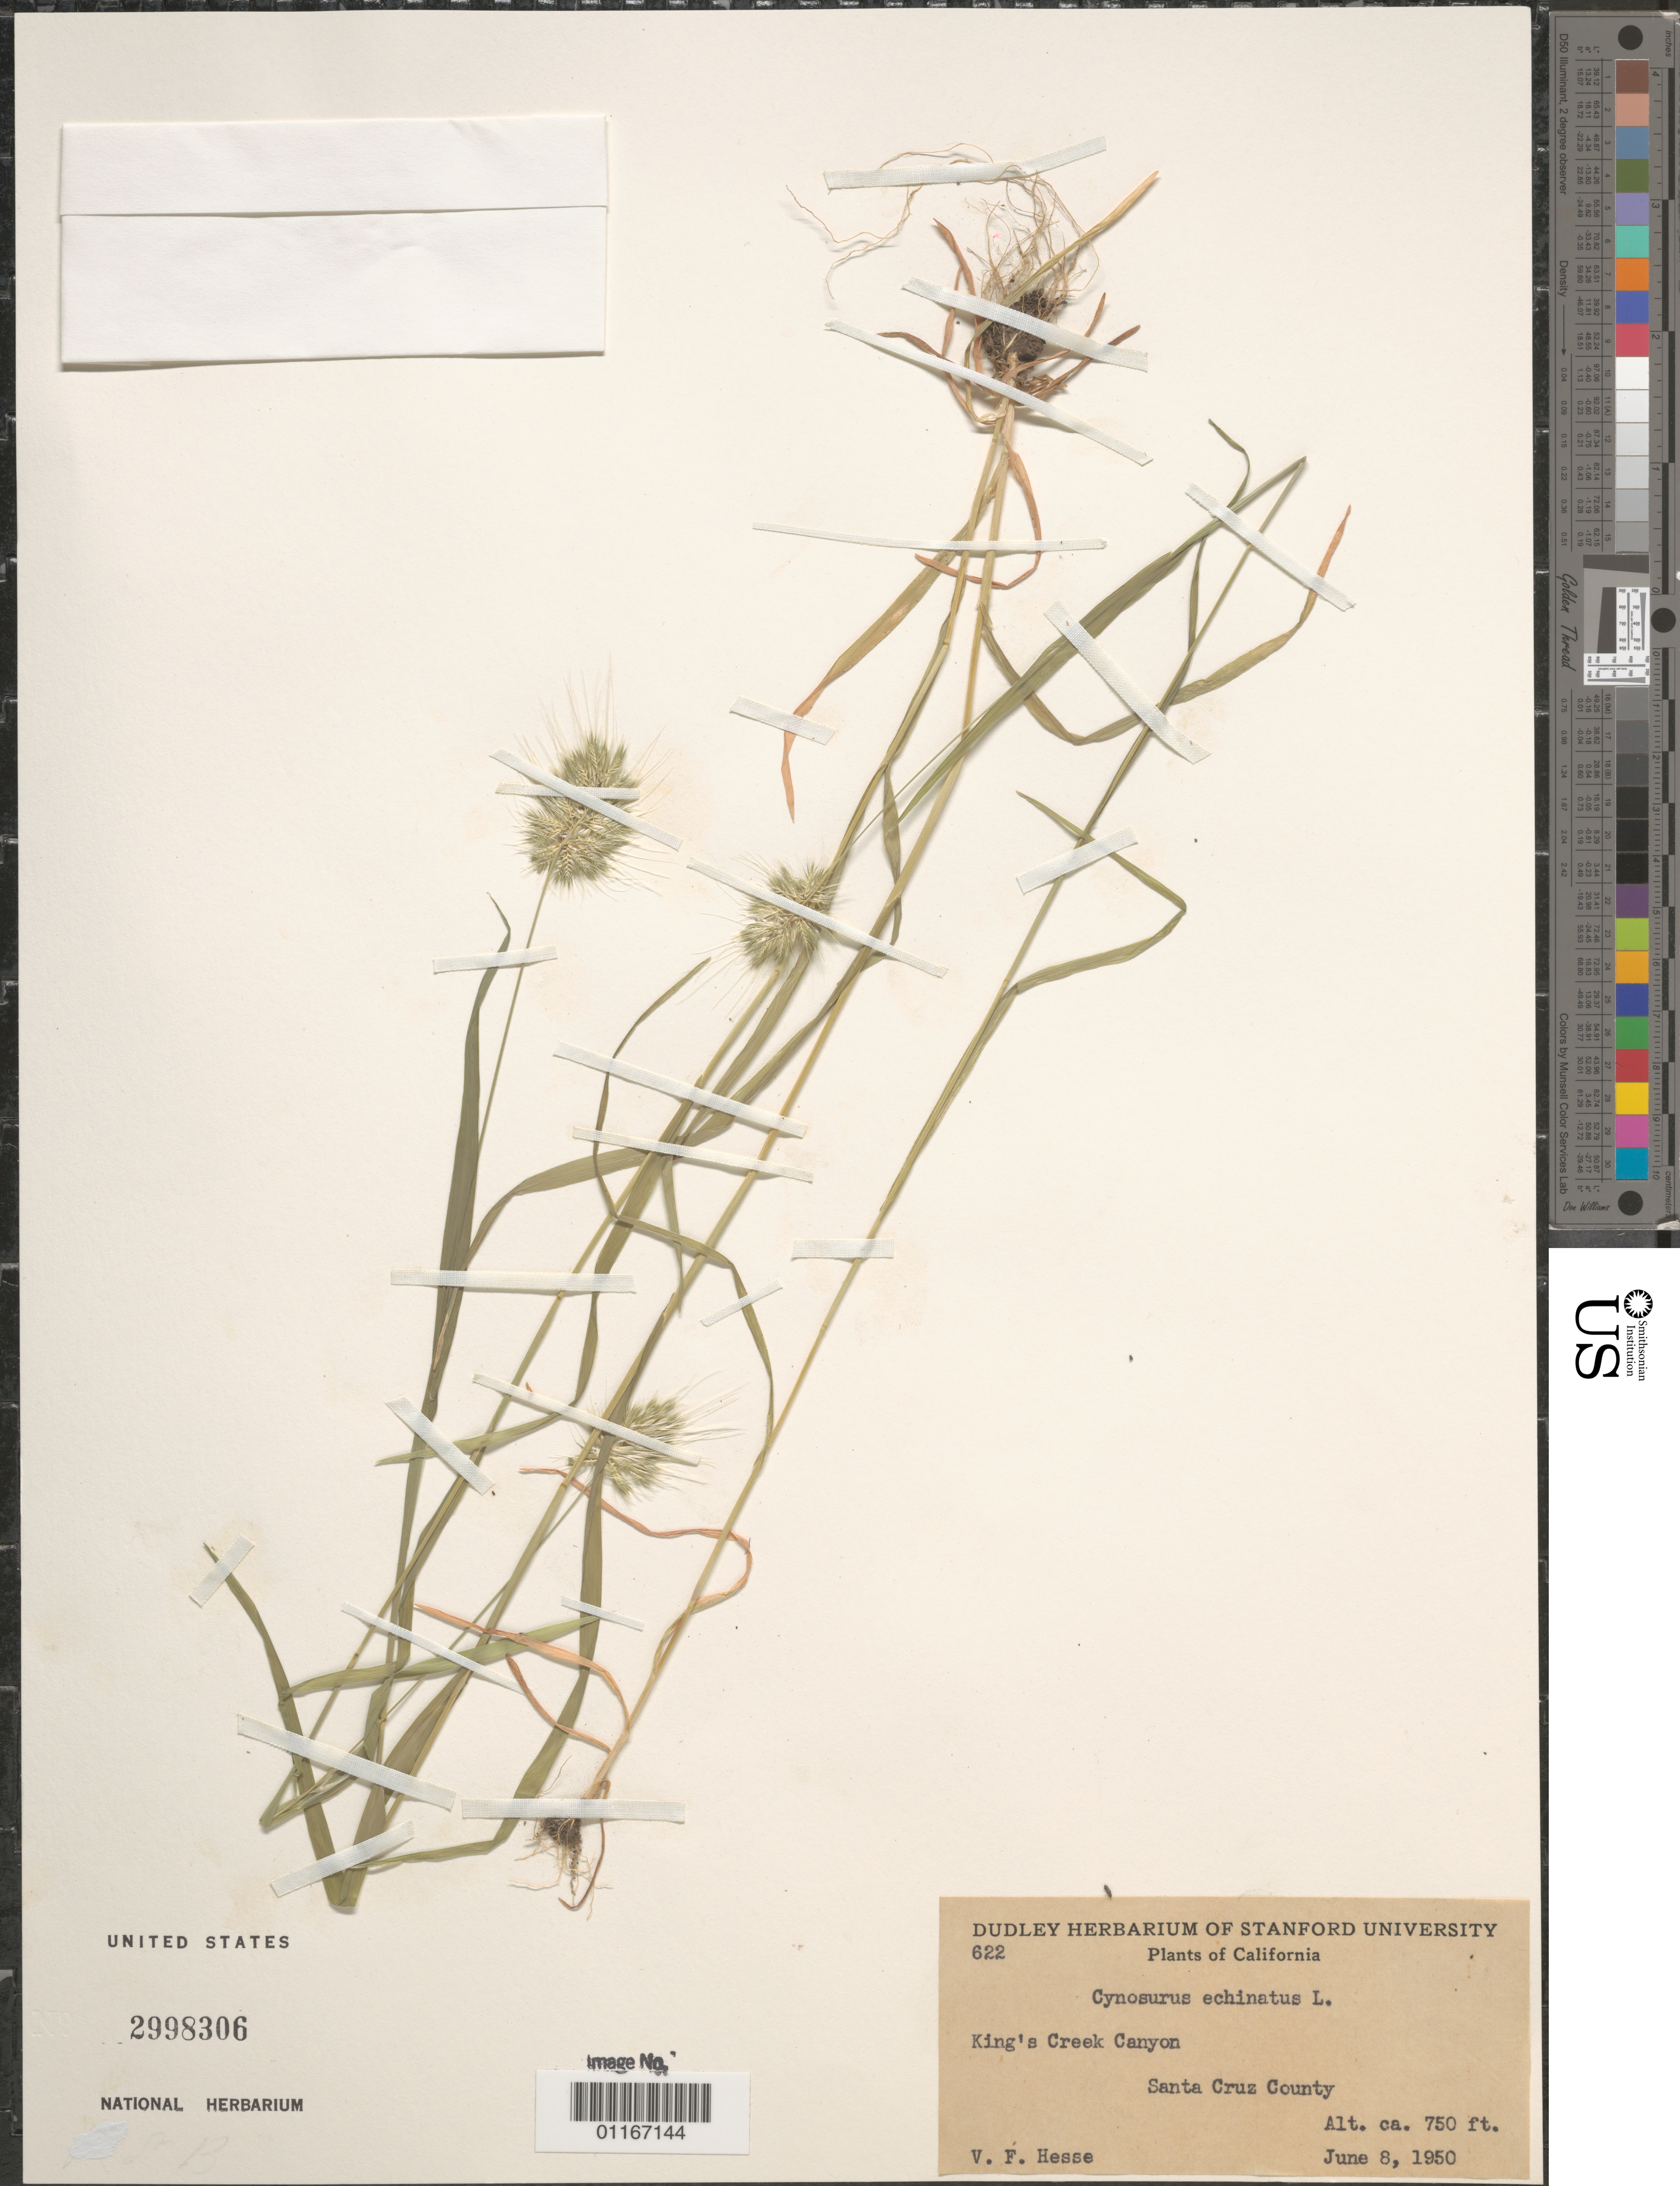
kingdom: Plantae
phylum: Tracheophyta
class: Liliopsida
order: Poales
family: Poaceae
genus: Cynosurus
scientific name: Cynosurus echinatus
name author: L.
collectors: V. Hesse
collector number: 622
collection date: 1950-06-08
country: United States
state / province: California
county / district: Santa Cruz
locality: King's Creek Canyon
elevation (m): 229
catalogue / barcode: US 2998306